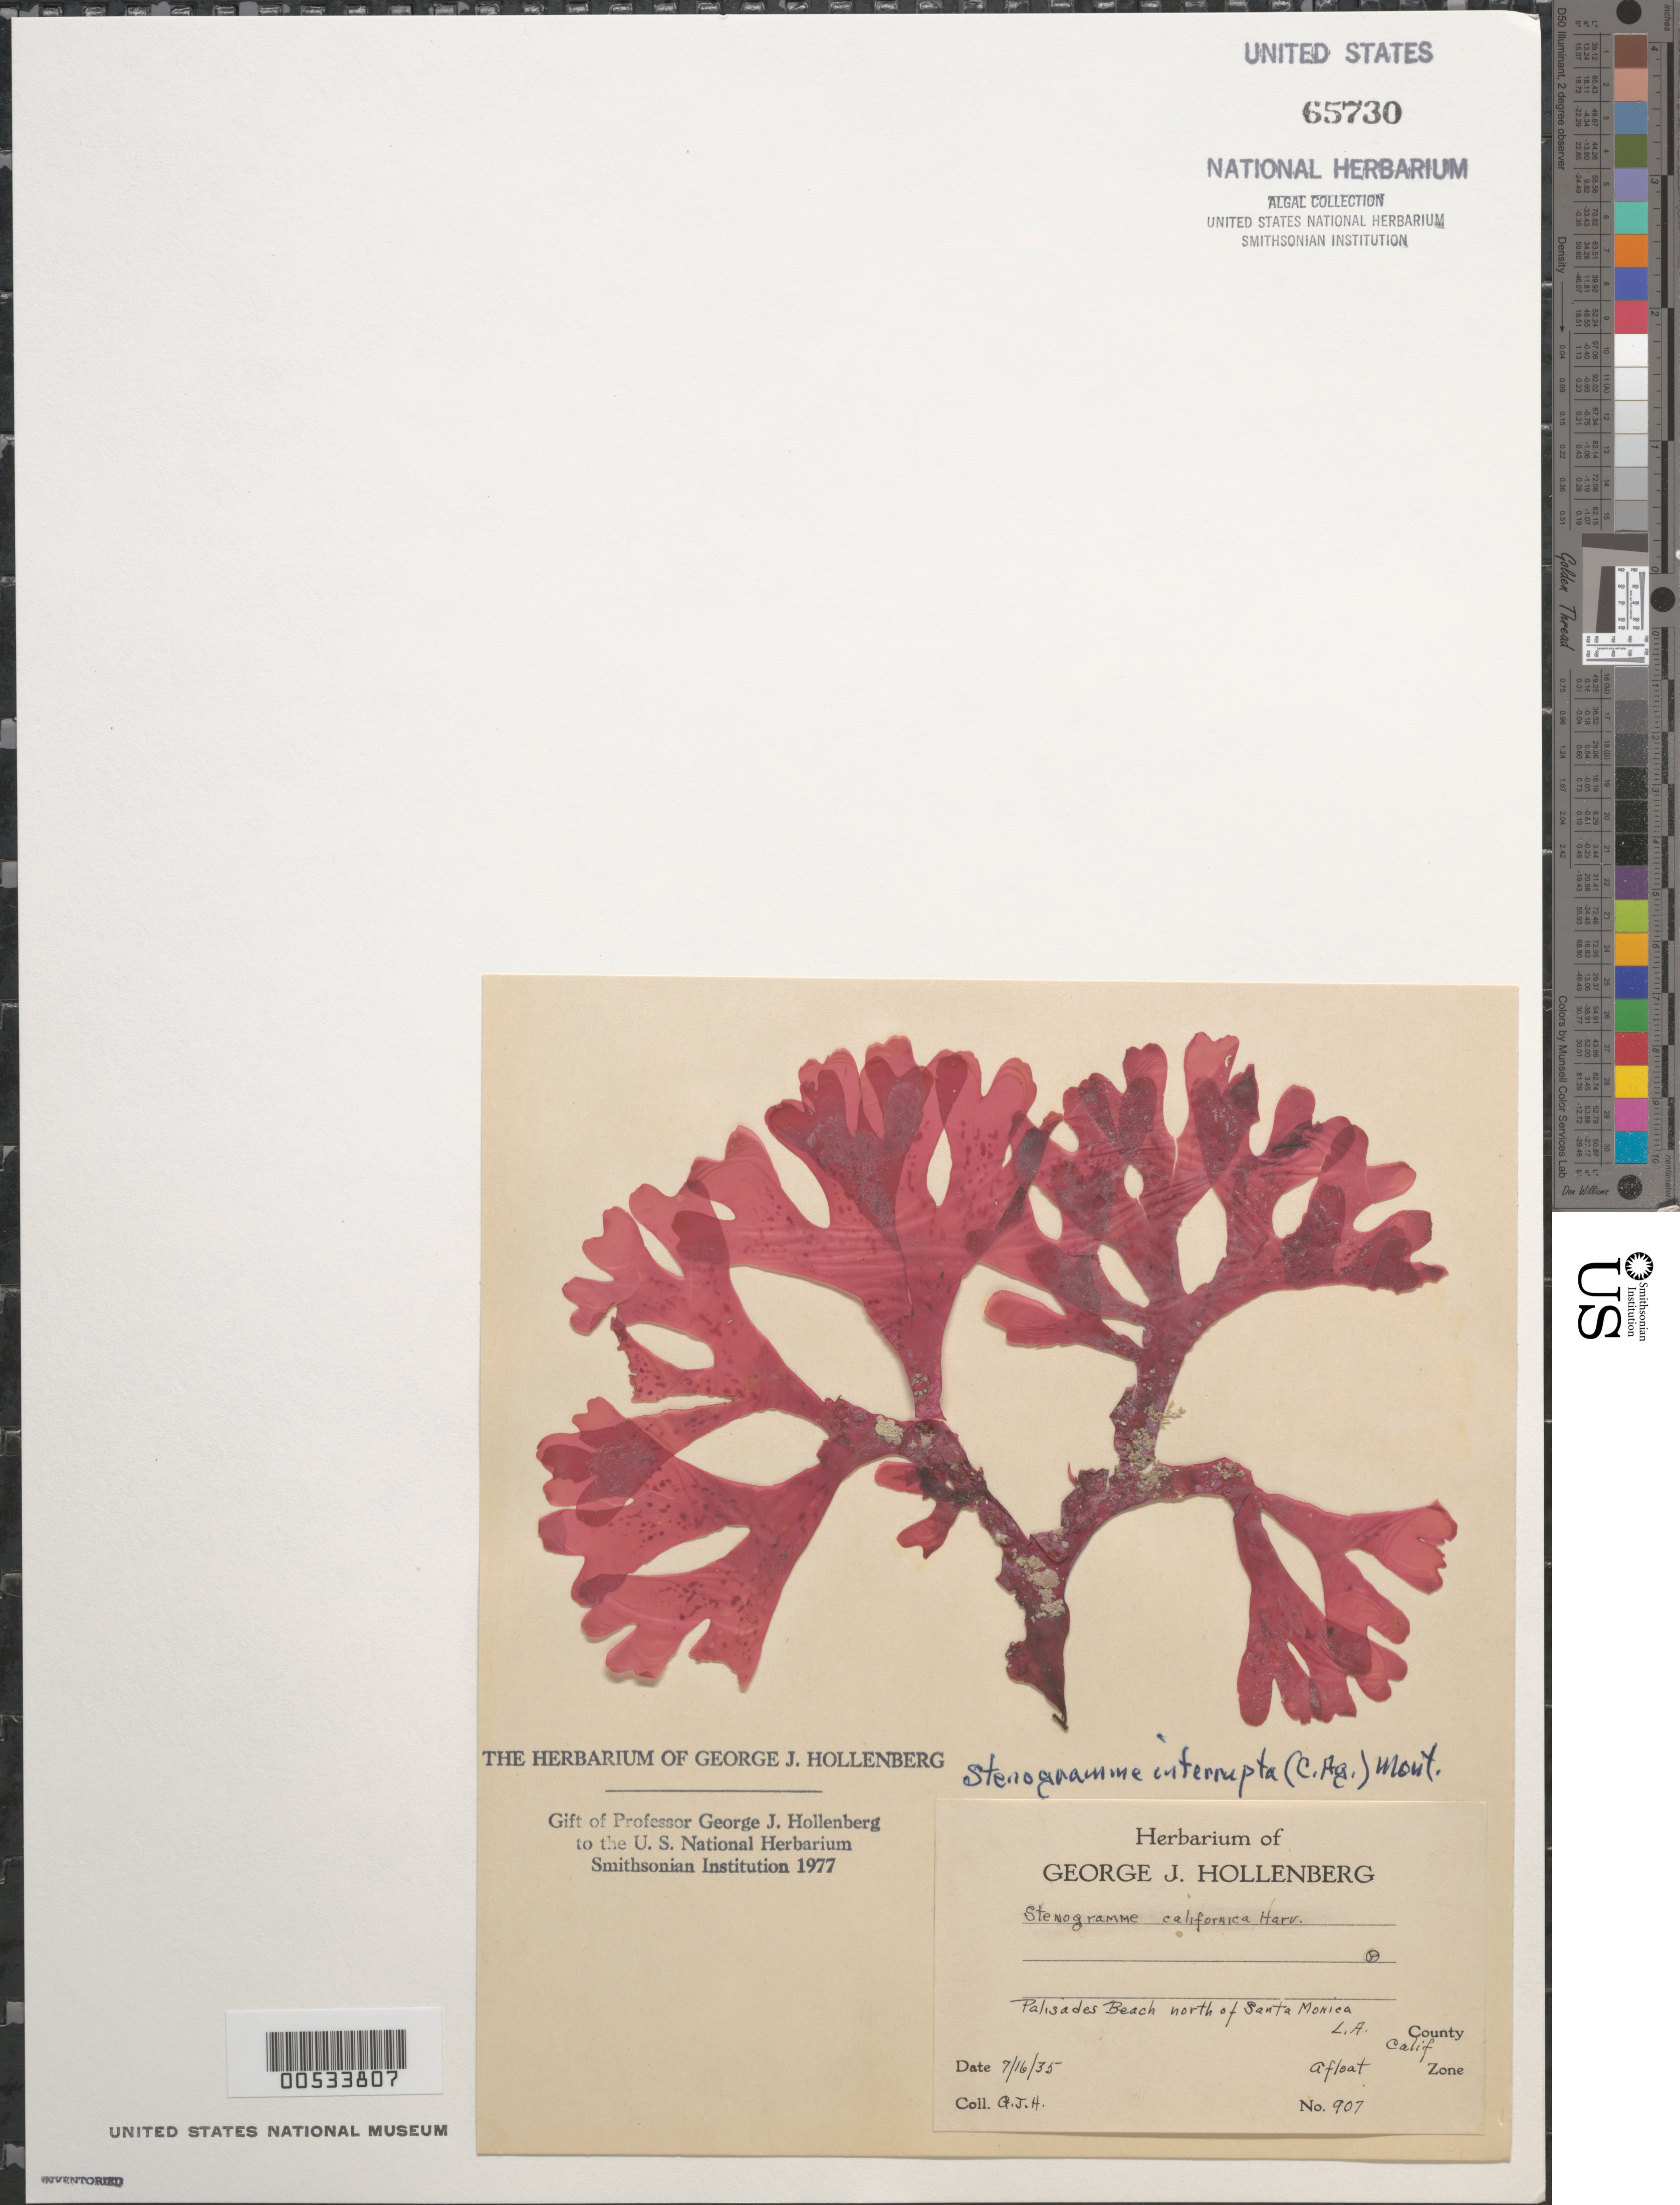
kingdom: Plantae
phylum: Rhodophyta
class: Florideophyceae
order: Gigartinales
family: Phyllophoraceae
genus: Stenogramma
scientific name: Stenogramma interruptum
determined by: Hollenberg, George J.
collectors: G. Hollenberg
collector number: GJH 907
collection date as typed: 16 Jul 1935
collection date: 1935-07-16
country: United States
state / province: California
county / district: Los Angeles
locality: Palisades Beach north of Santa Monica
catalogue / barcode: US 65730